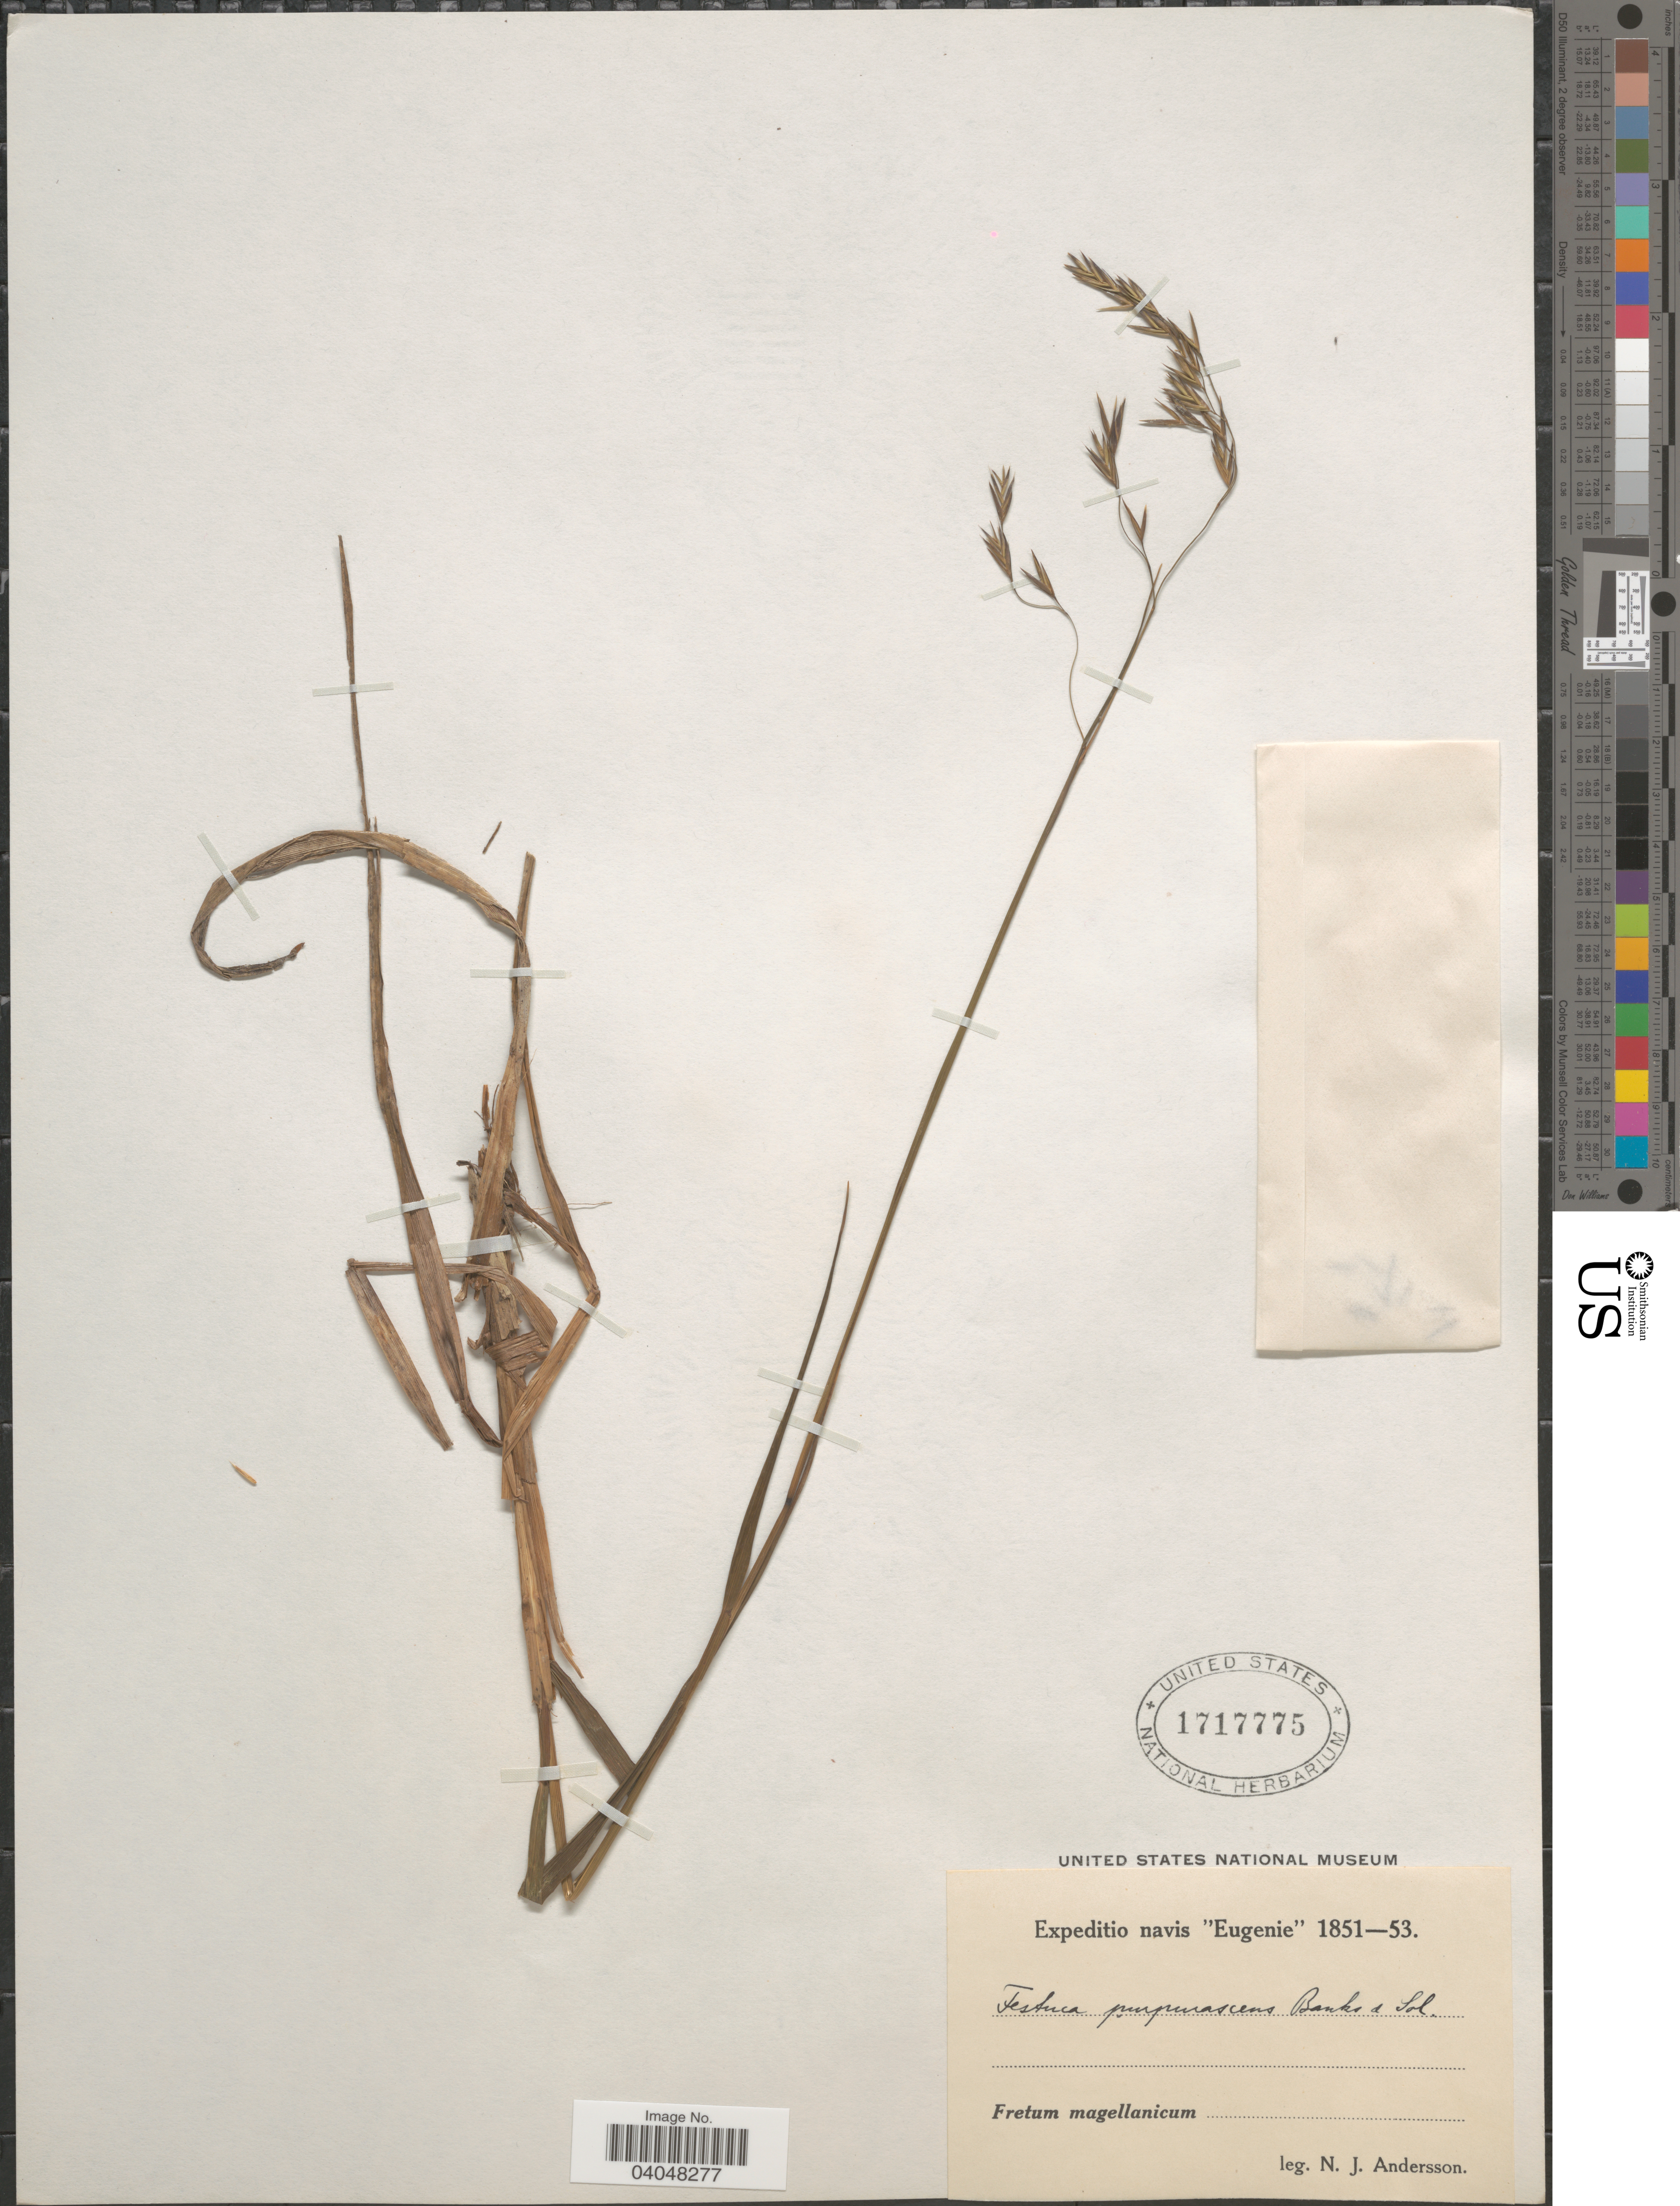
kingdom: Plantae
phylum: Tracheophyta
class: Liliopsida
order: Poales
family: Poaceae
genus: Festuca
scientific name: Festuca purpurascens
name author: Banks & Sol. ex Hook. f.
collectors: N. J. Andersson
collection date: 1851/1853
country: Chile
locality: Fretum magellanicum.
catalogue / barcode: US 1717775